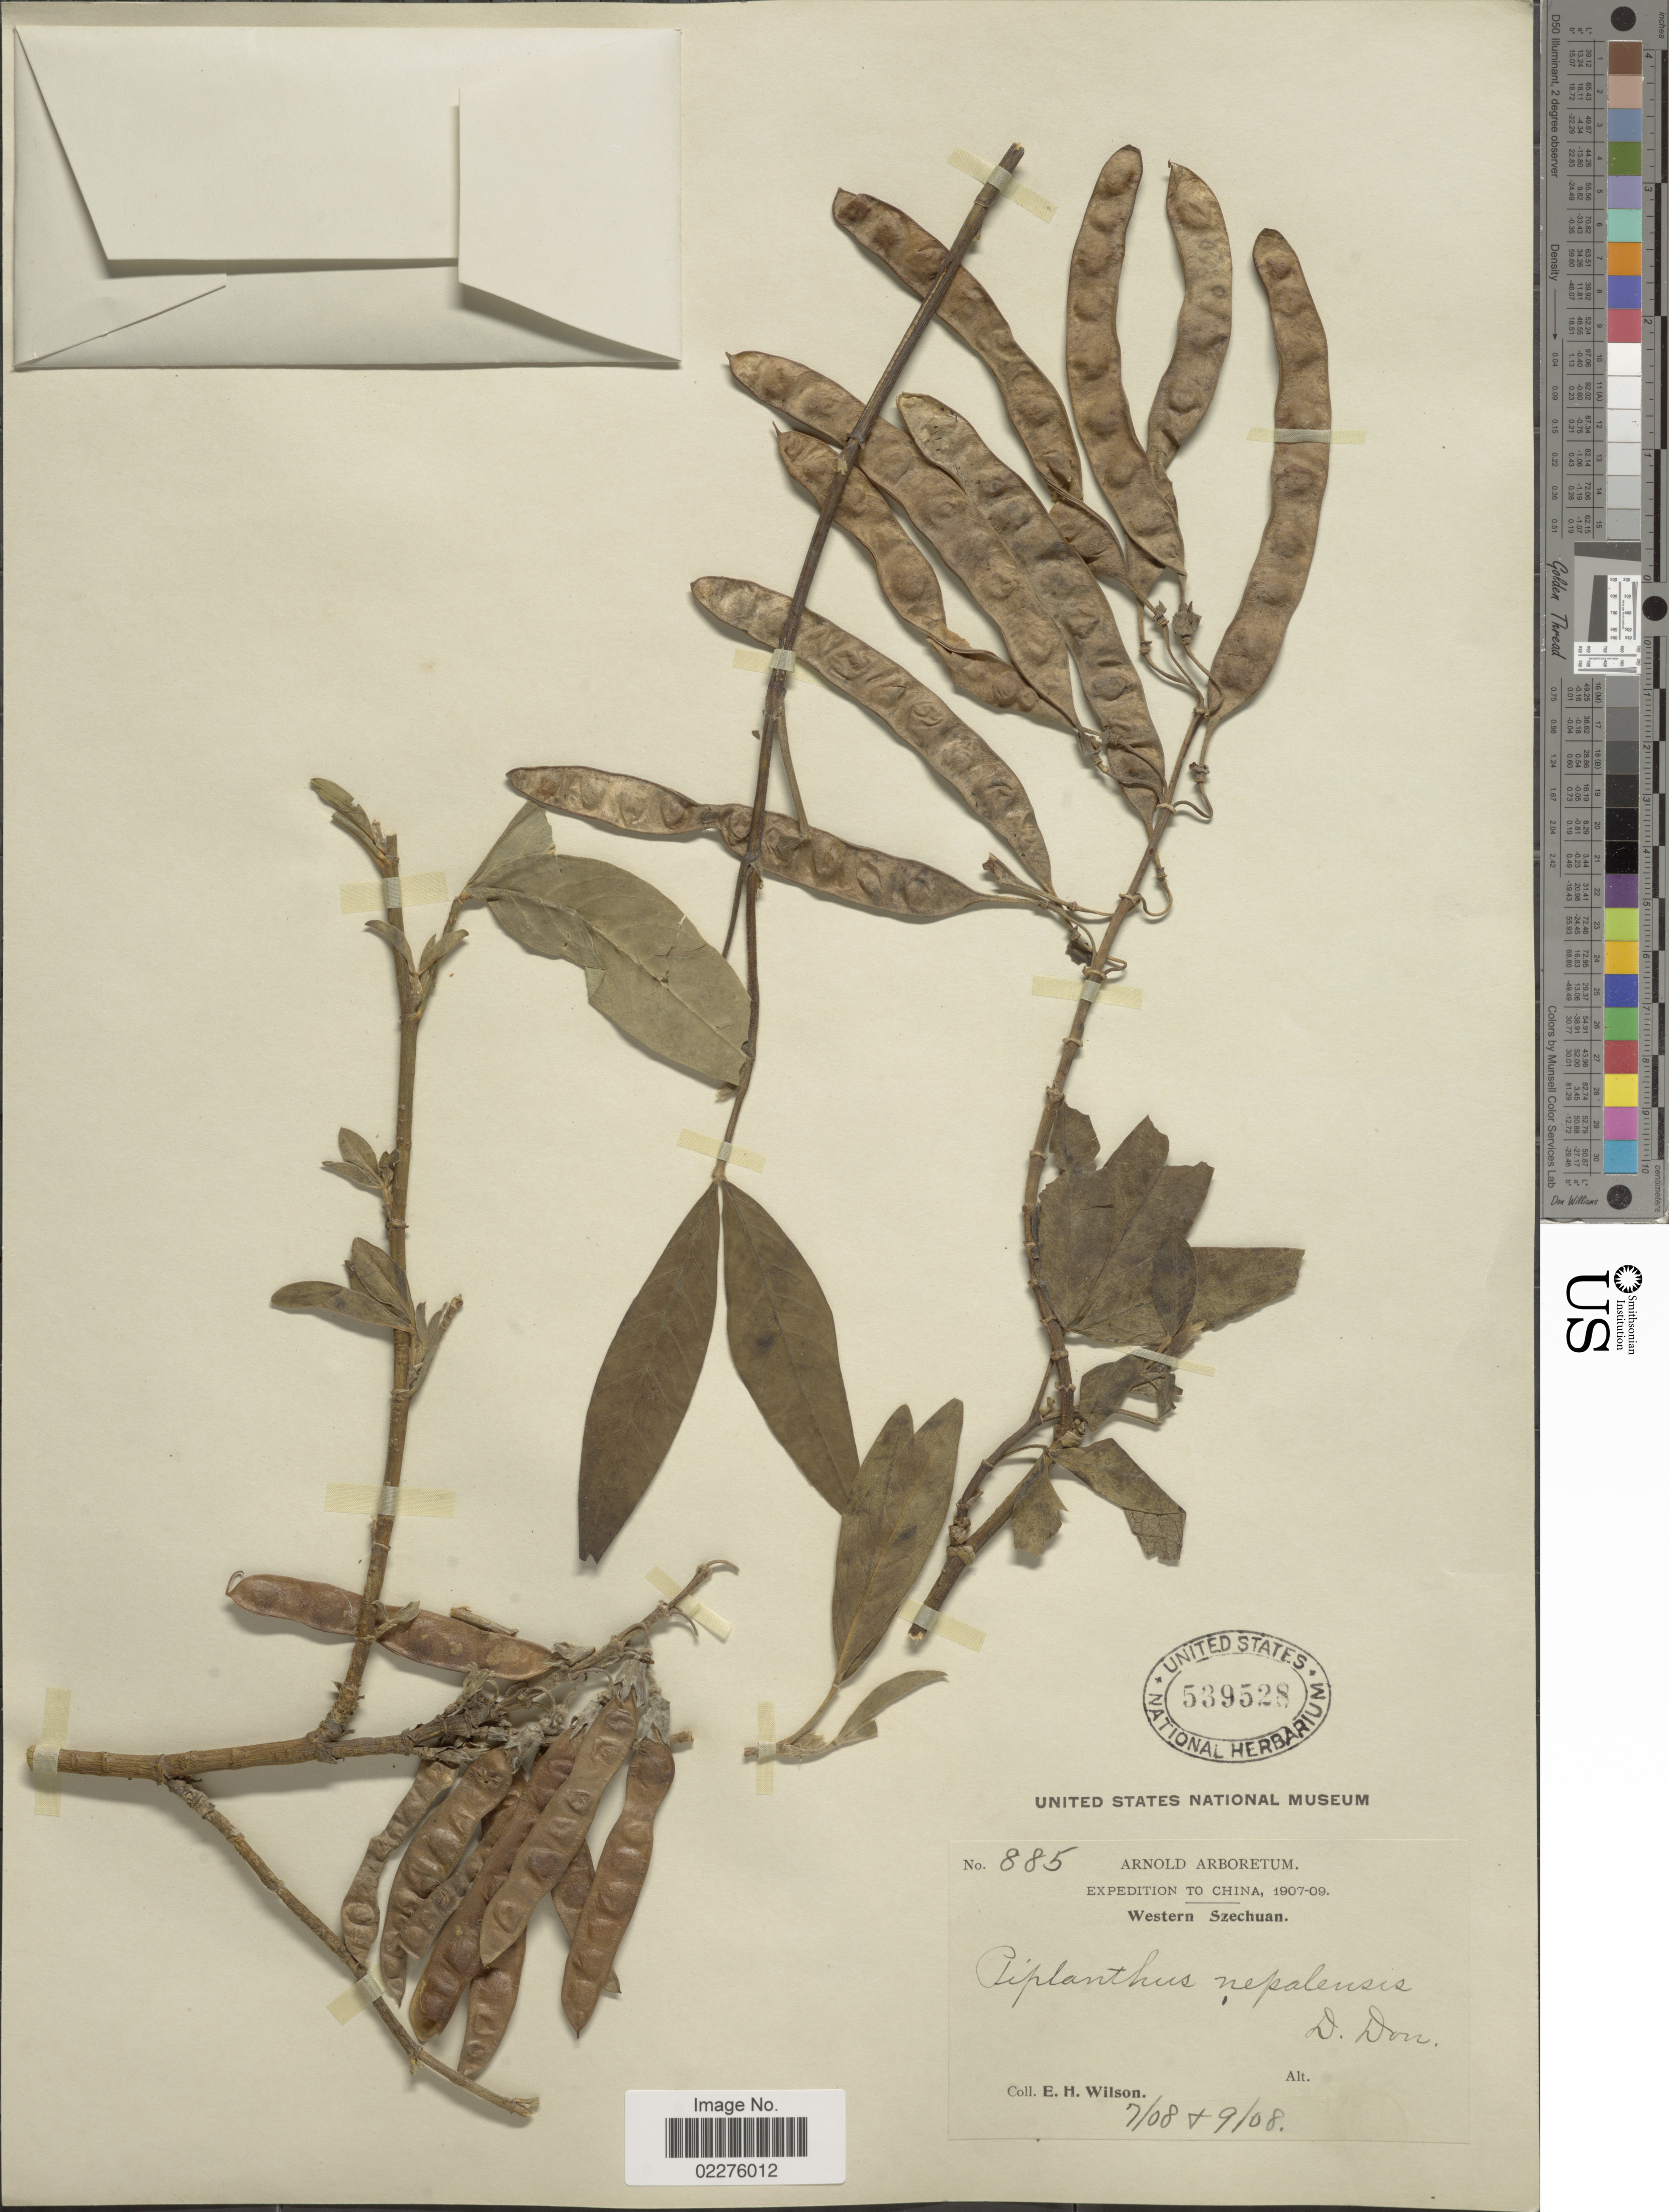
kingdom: Plantae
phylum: Tracheophyta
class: Magnoliopsida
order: Fabales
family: Fabaceae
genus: Piptanthus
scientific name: Piptanthus nepalensis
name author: (Hook.) Sweet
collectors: E. Wilson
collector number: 885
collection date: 1908-07/1908-09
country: China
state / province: Sichuan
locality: Western Szechuan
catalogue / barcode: US 539528